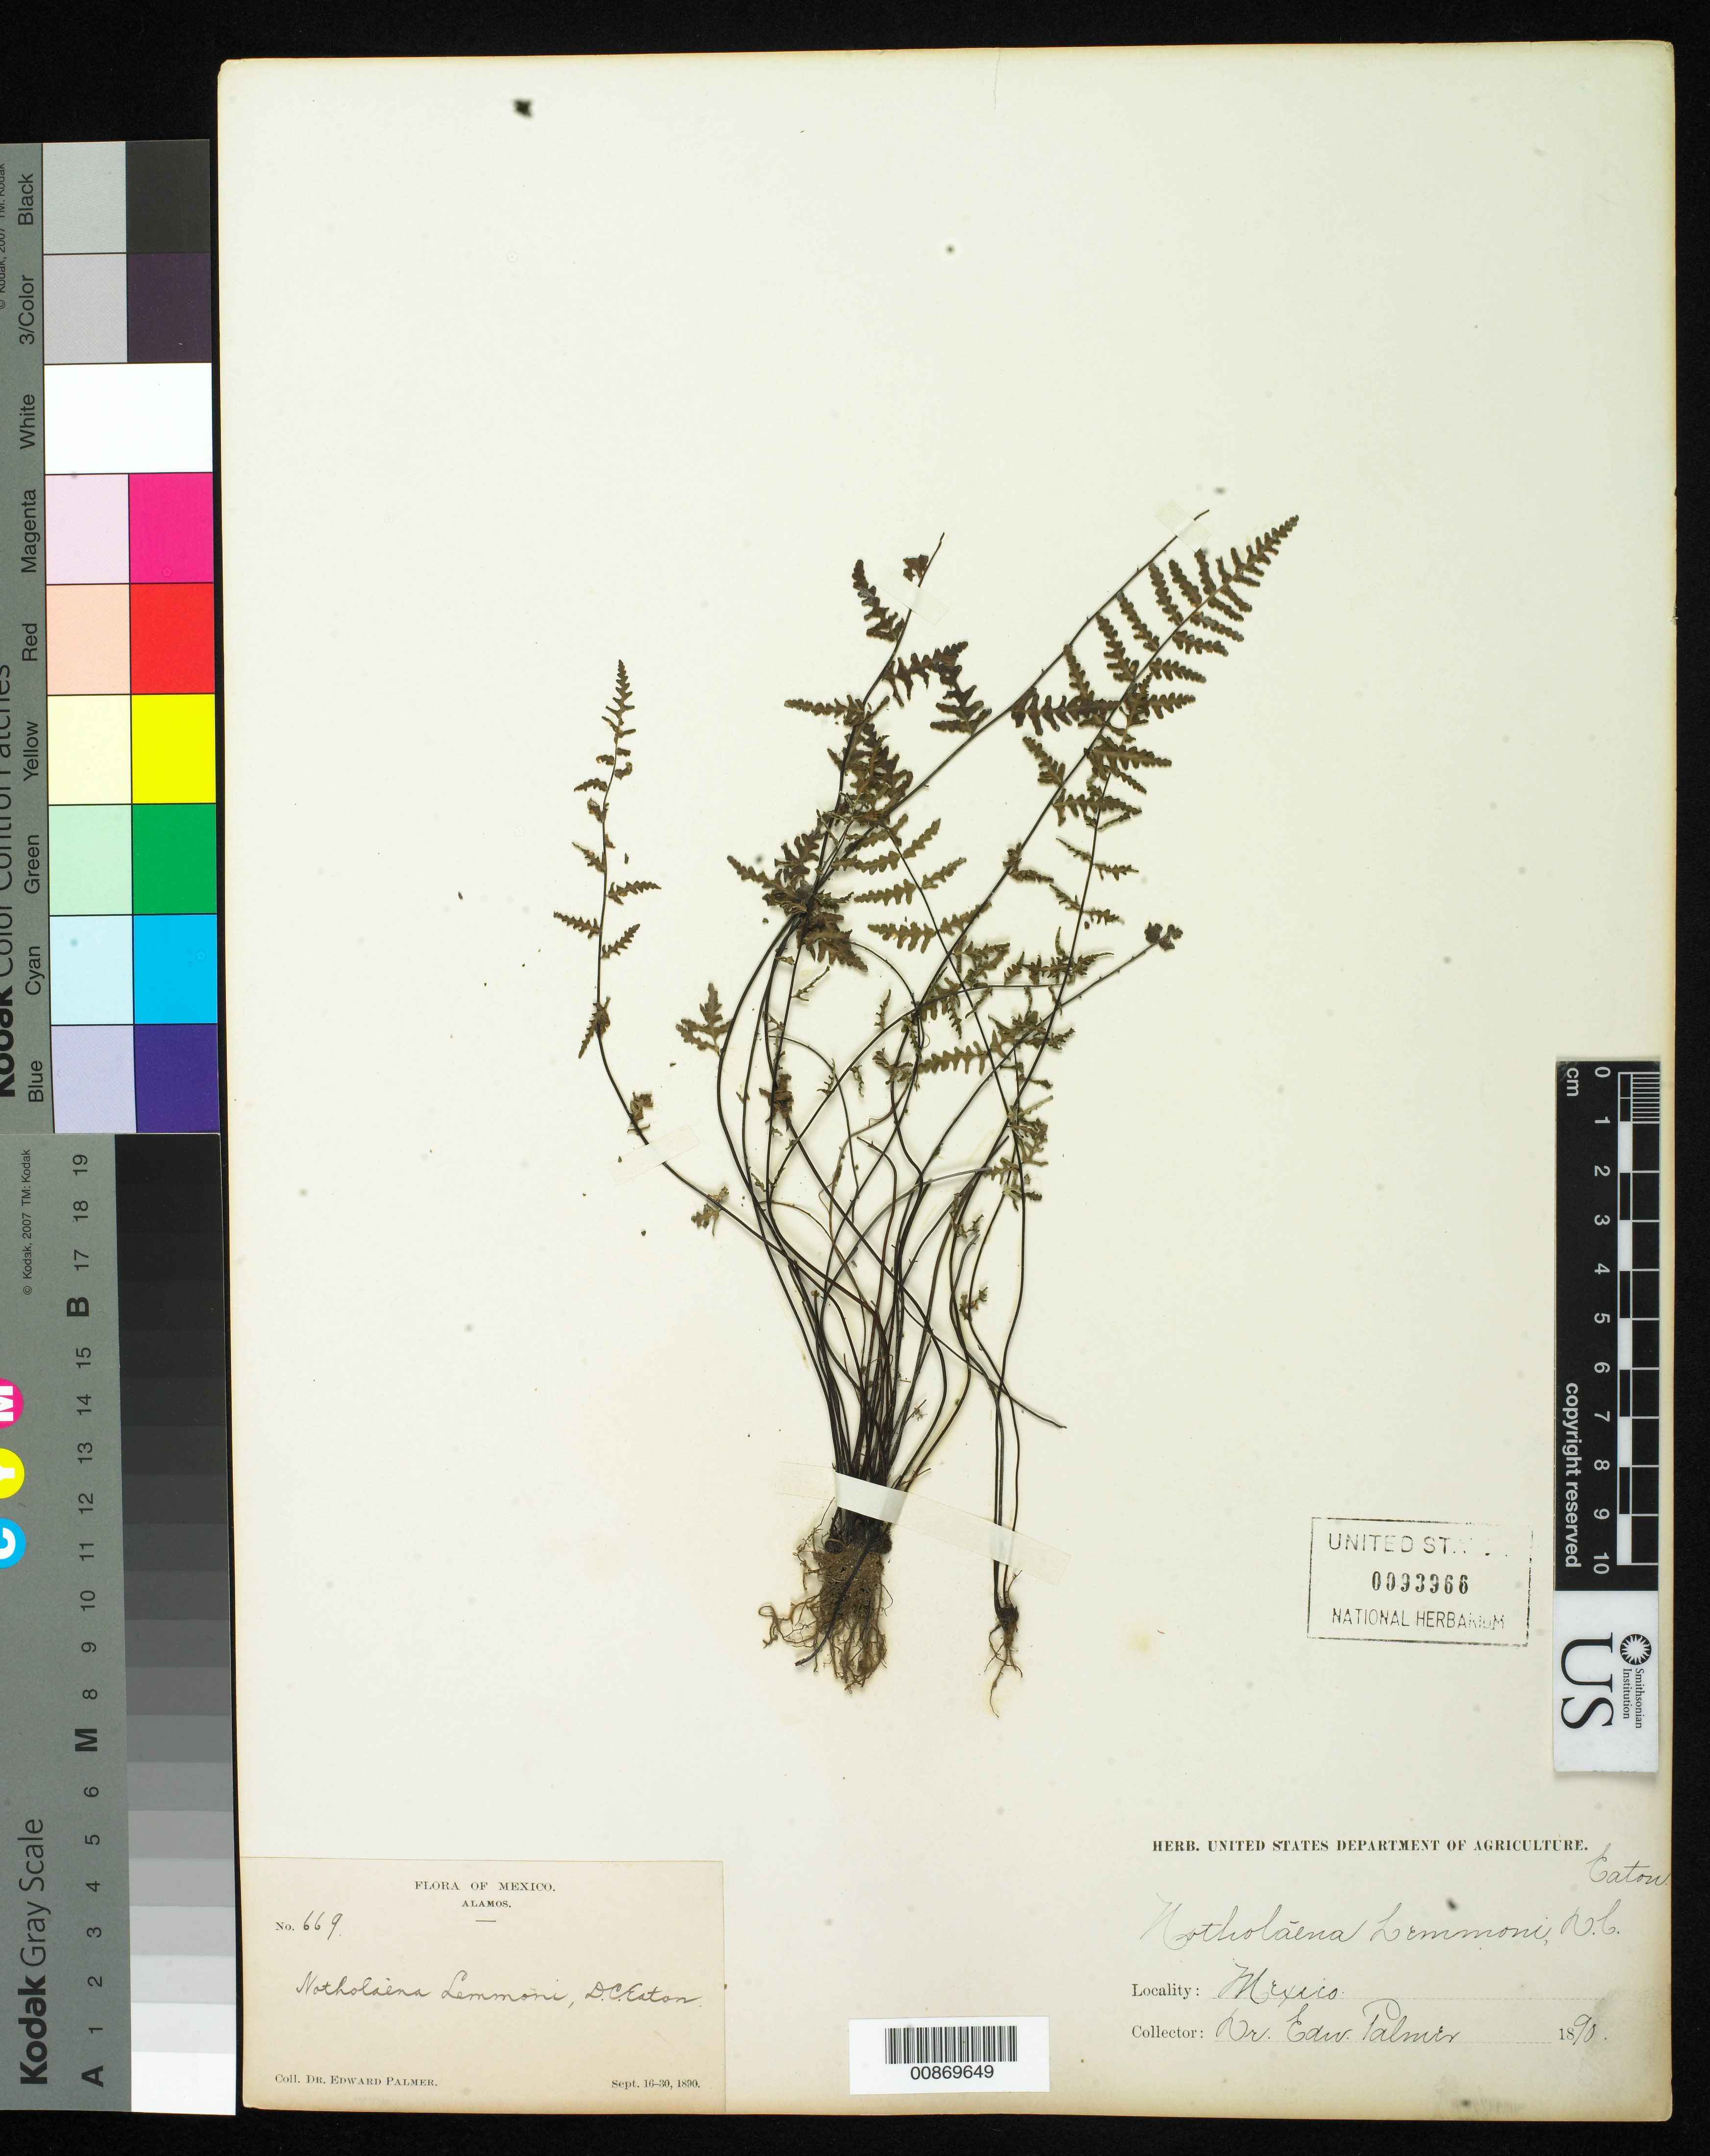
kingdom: Plantae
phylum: Tracheophyta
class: Polypodiopsida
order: Polypodiales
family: Pteridaceae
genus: Notholaena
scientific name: Notholaena lemmonii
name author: D.C. Eaton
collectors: E. Palmer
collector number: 669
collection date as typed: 16 Sep 1890 to 30 Sep 1890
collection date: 1890-09-16/1890-09-30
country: Mexico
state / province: Sonora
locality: Alamos, Sonora.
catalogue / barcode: US 93966